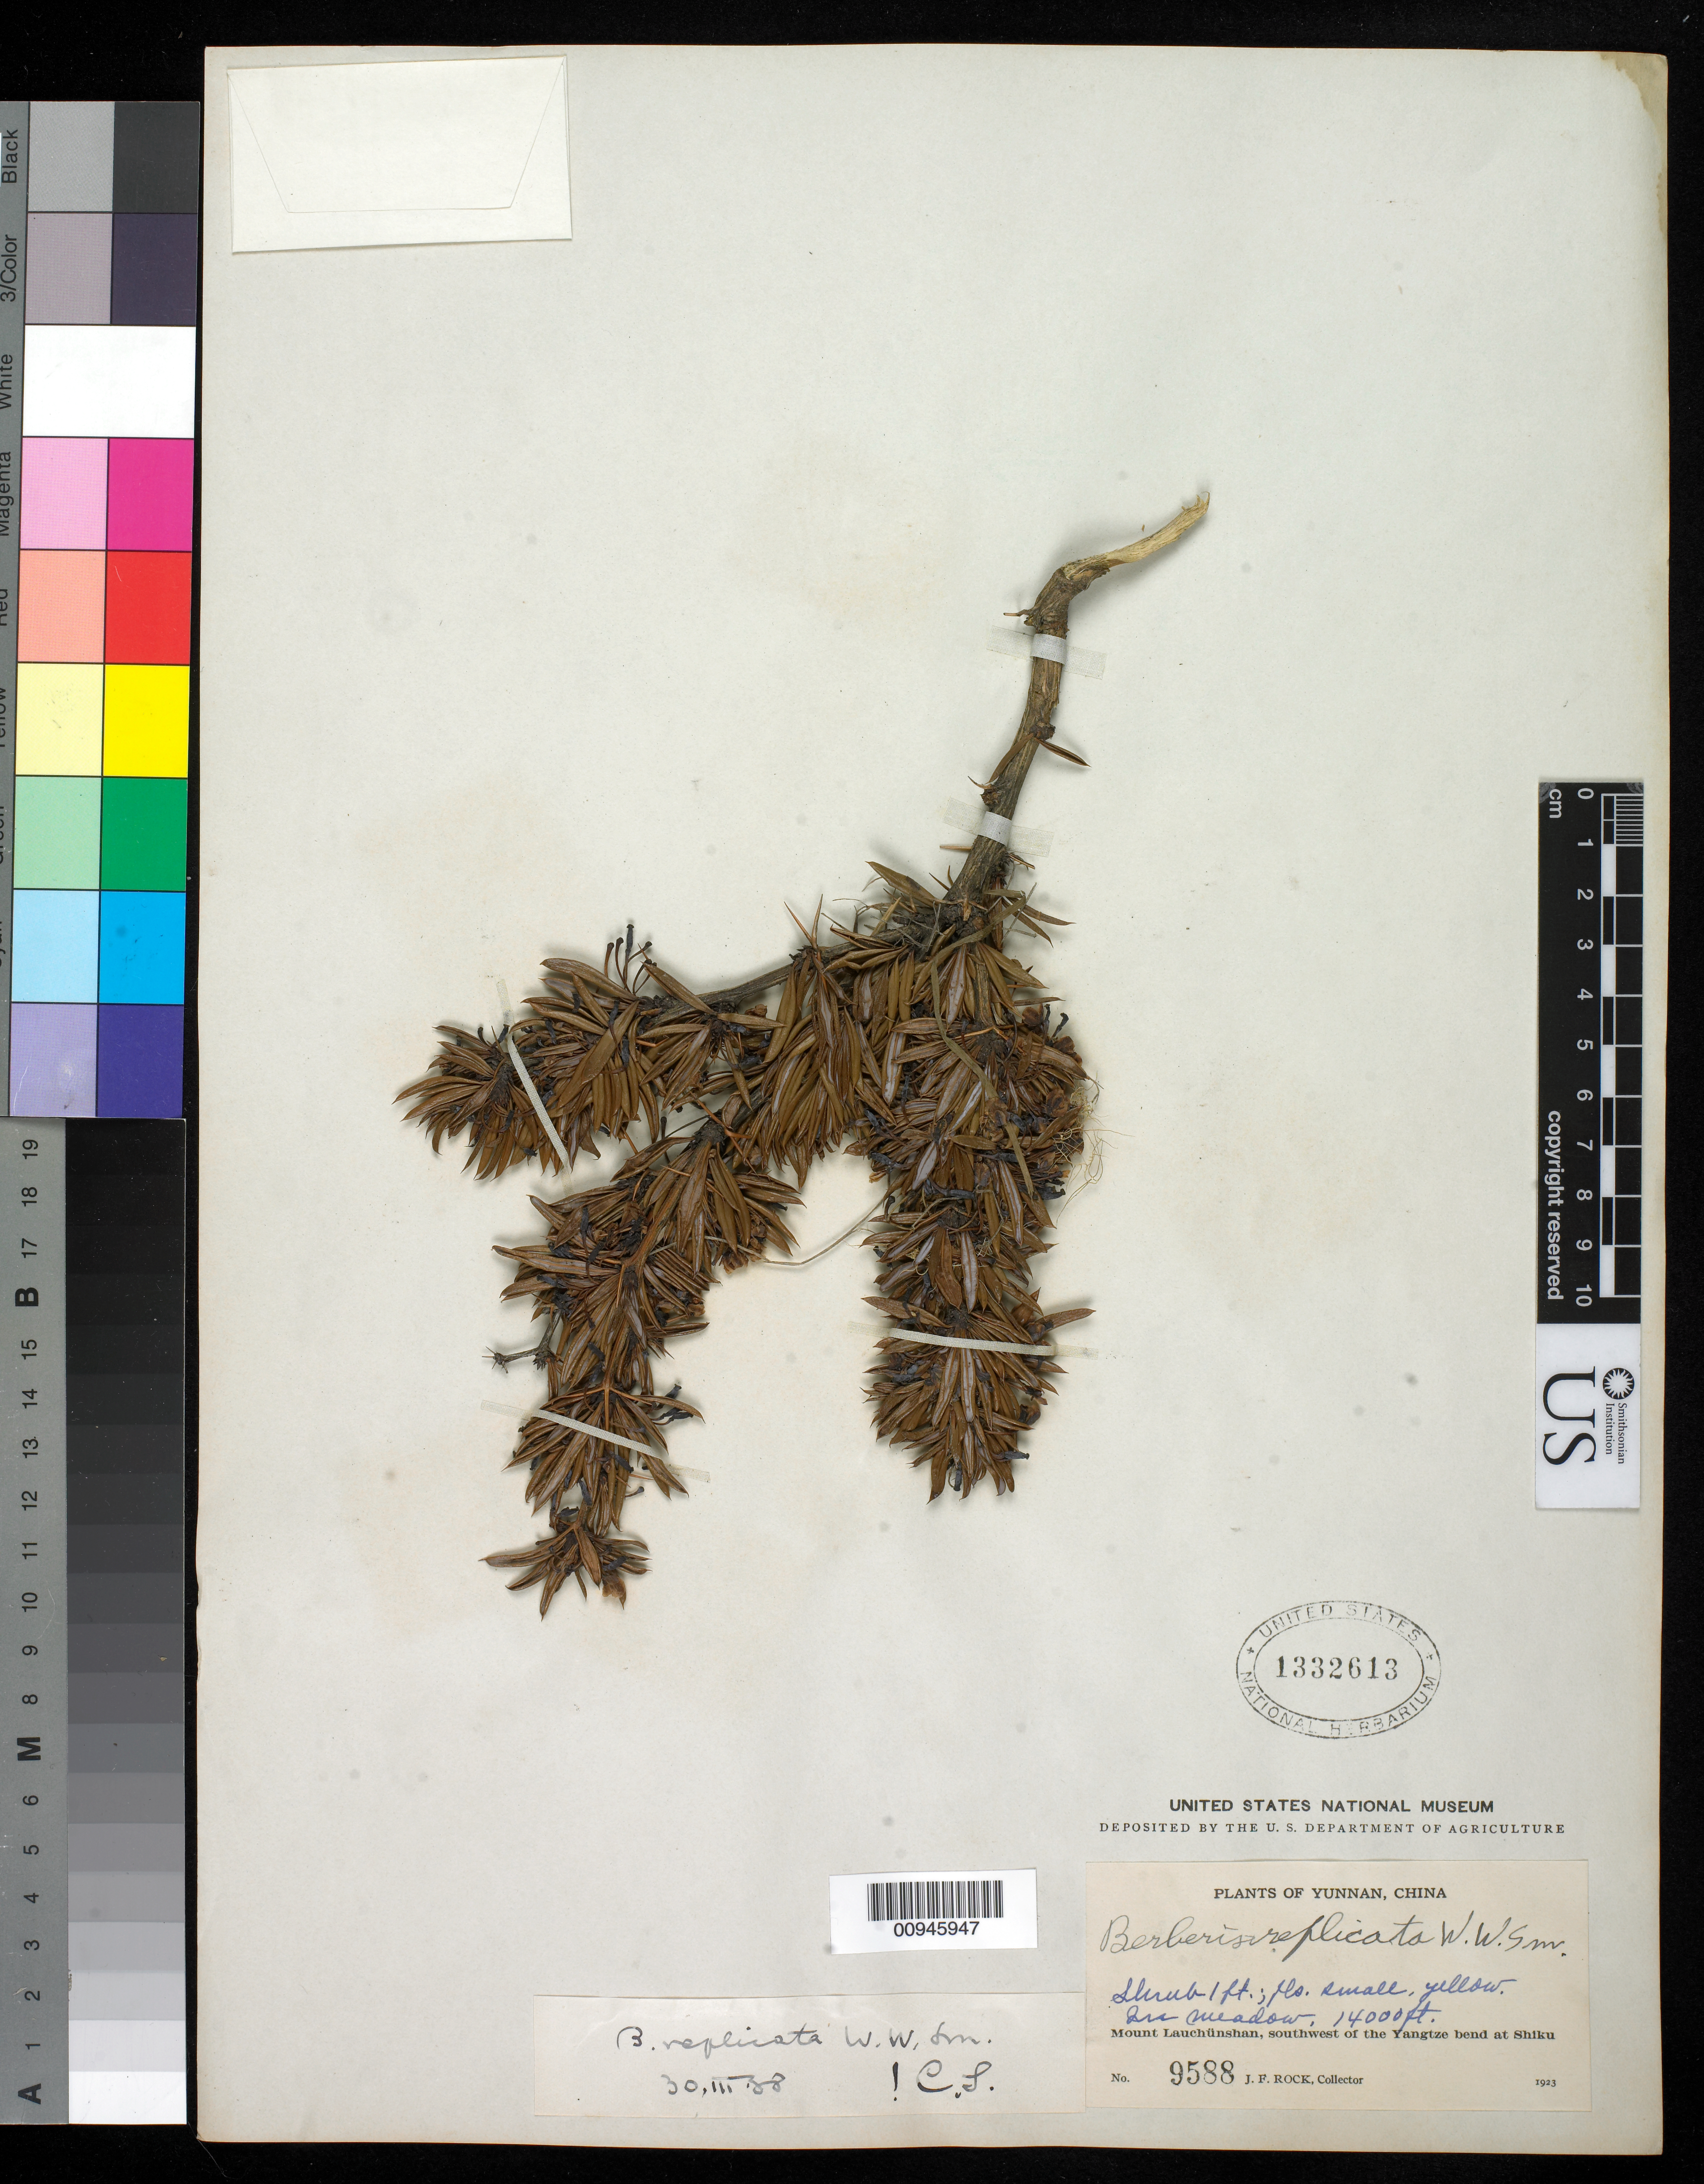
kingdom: Plantae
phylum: Tracheophyta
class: Magnoliopsida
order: Ranunculales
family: Berberidaceae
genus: Berberis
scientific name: Berberis replicata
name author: W.W. Sm.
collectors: J. F. Rock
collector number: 9588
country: China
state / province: Yunnan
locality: Mount Lauchunshan, SW of Yangtze bend at Shiku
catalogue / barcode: US 1332613